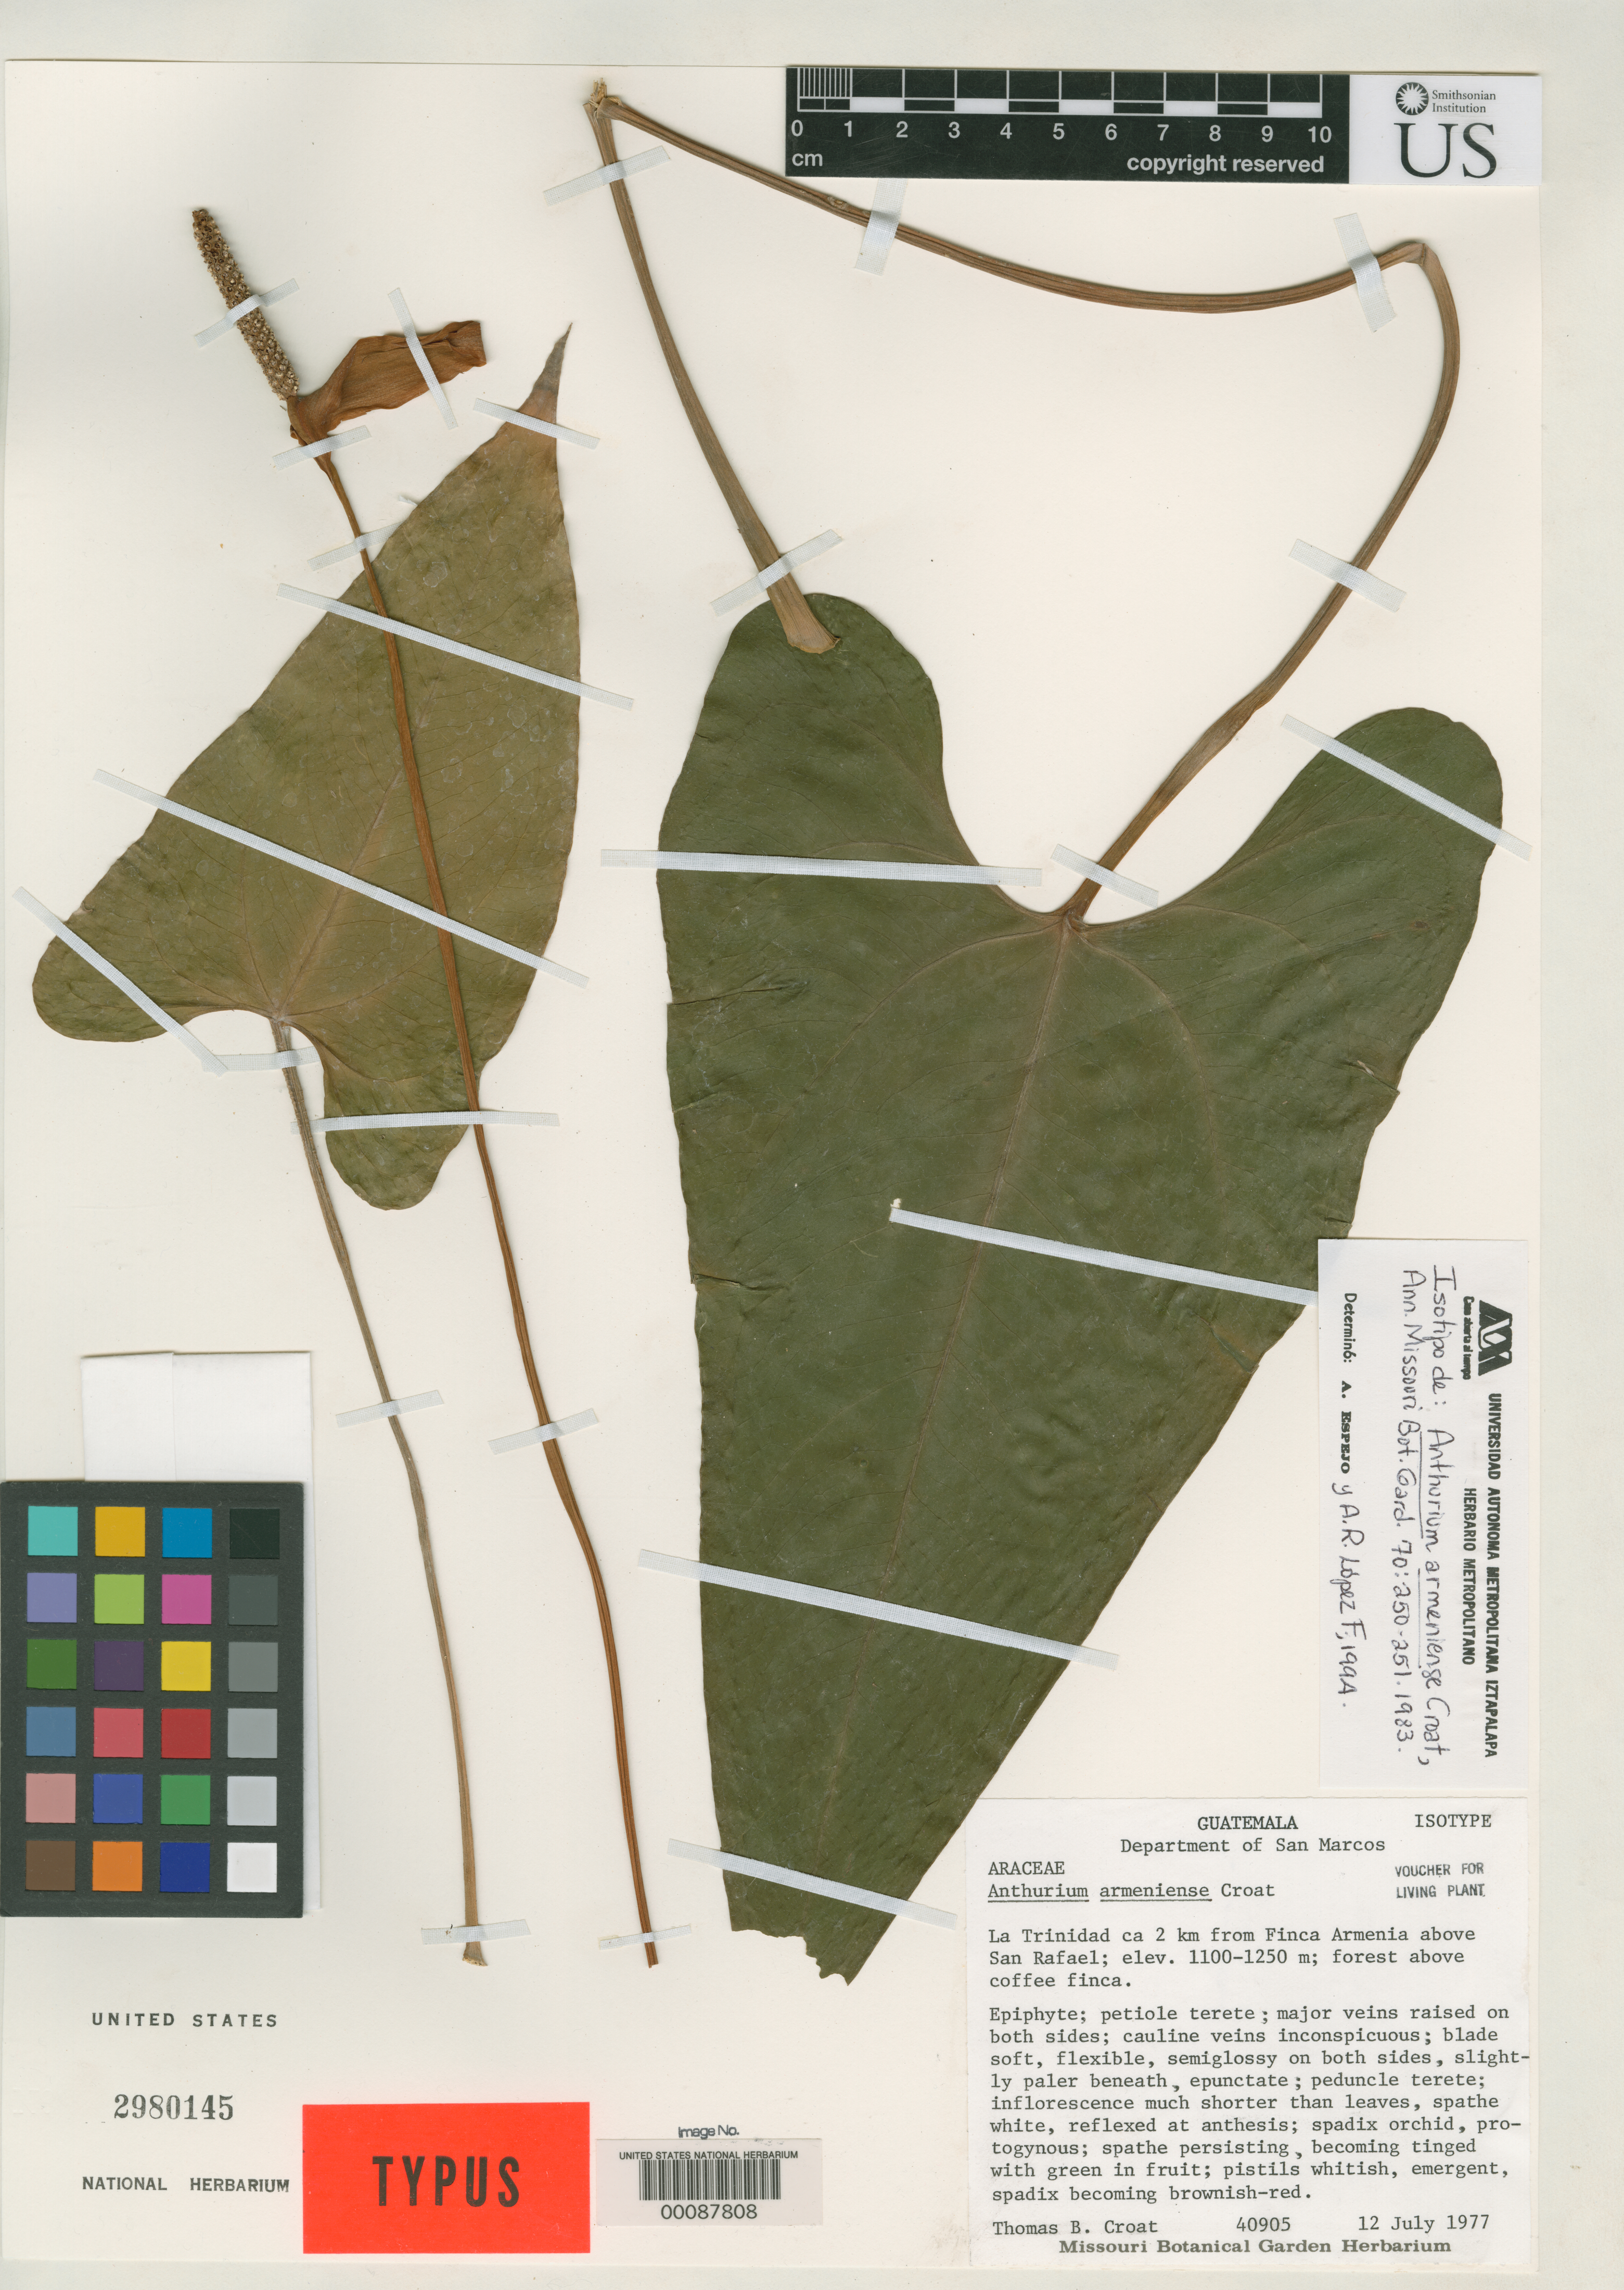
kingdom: Plantae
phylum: Tracheophyta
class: Liliopsida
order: Alismatales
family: Araceae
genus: Anthurium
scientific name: Anthurium armeniense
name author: Croat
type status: Isotype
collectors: T. B. Croat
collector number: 40905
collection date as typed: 12 Jul 1977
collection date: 1977-07-12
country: Guatemala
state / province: San Marcos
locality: La Trinidad, 2 km from Finca Armenia above San Rafael.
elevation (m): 1100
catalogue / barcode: US 2980145